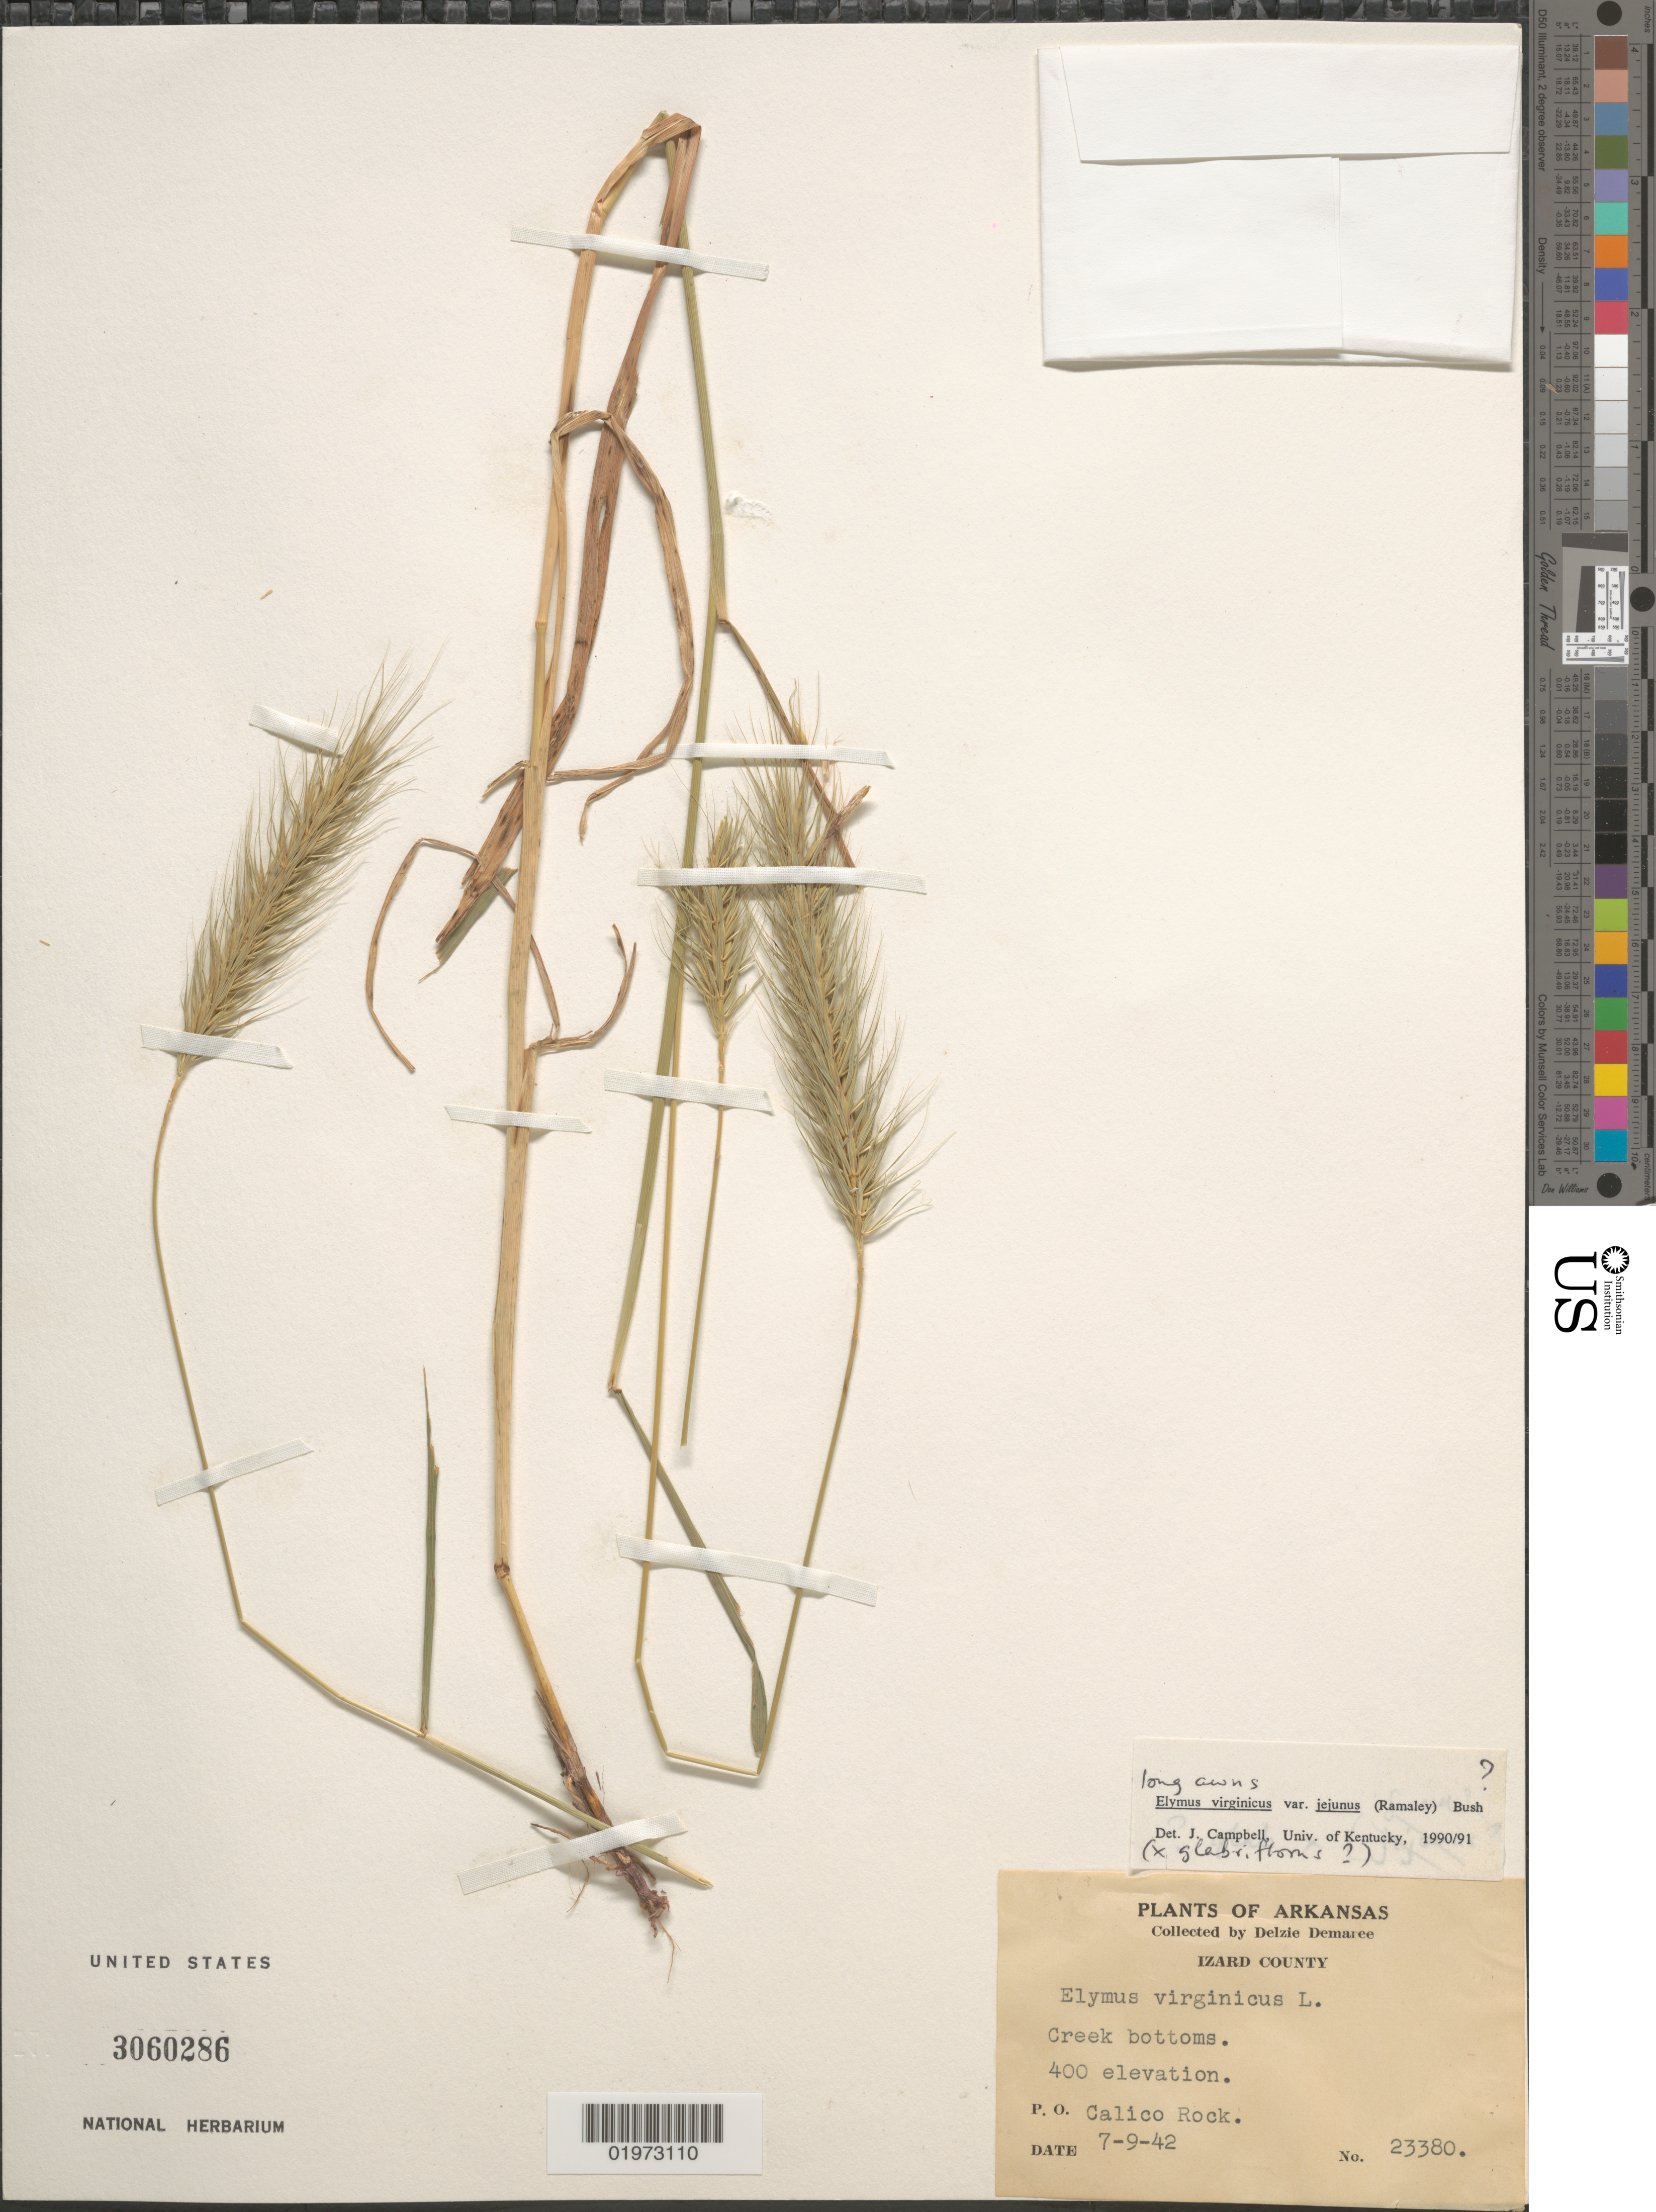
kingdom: Plantae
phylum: Tracheophyta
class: Liliopsida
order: Poales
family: Poaceae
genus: Elymus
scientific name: Elymus virginicus var. virginicus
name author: L.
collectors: D. Demaree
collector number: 23380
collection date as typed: Transcribed d/m/y: 9/7/42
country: United States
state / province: Arkansas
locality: Izard County. Creek bottoms. P. O. Calico Rock.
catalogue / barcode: US 3060286